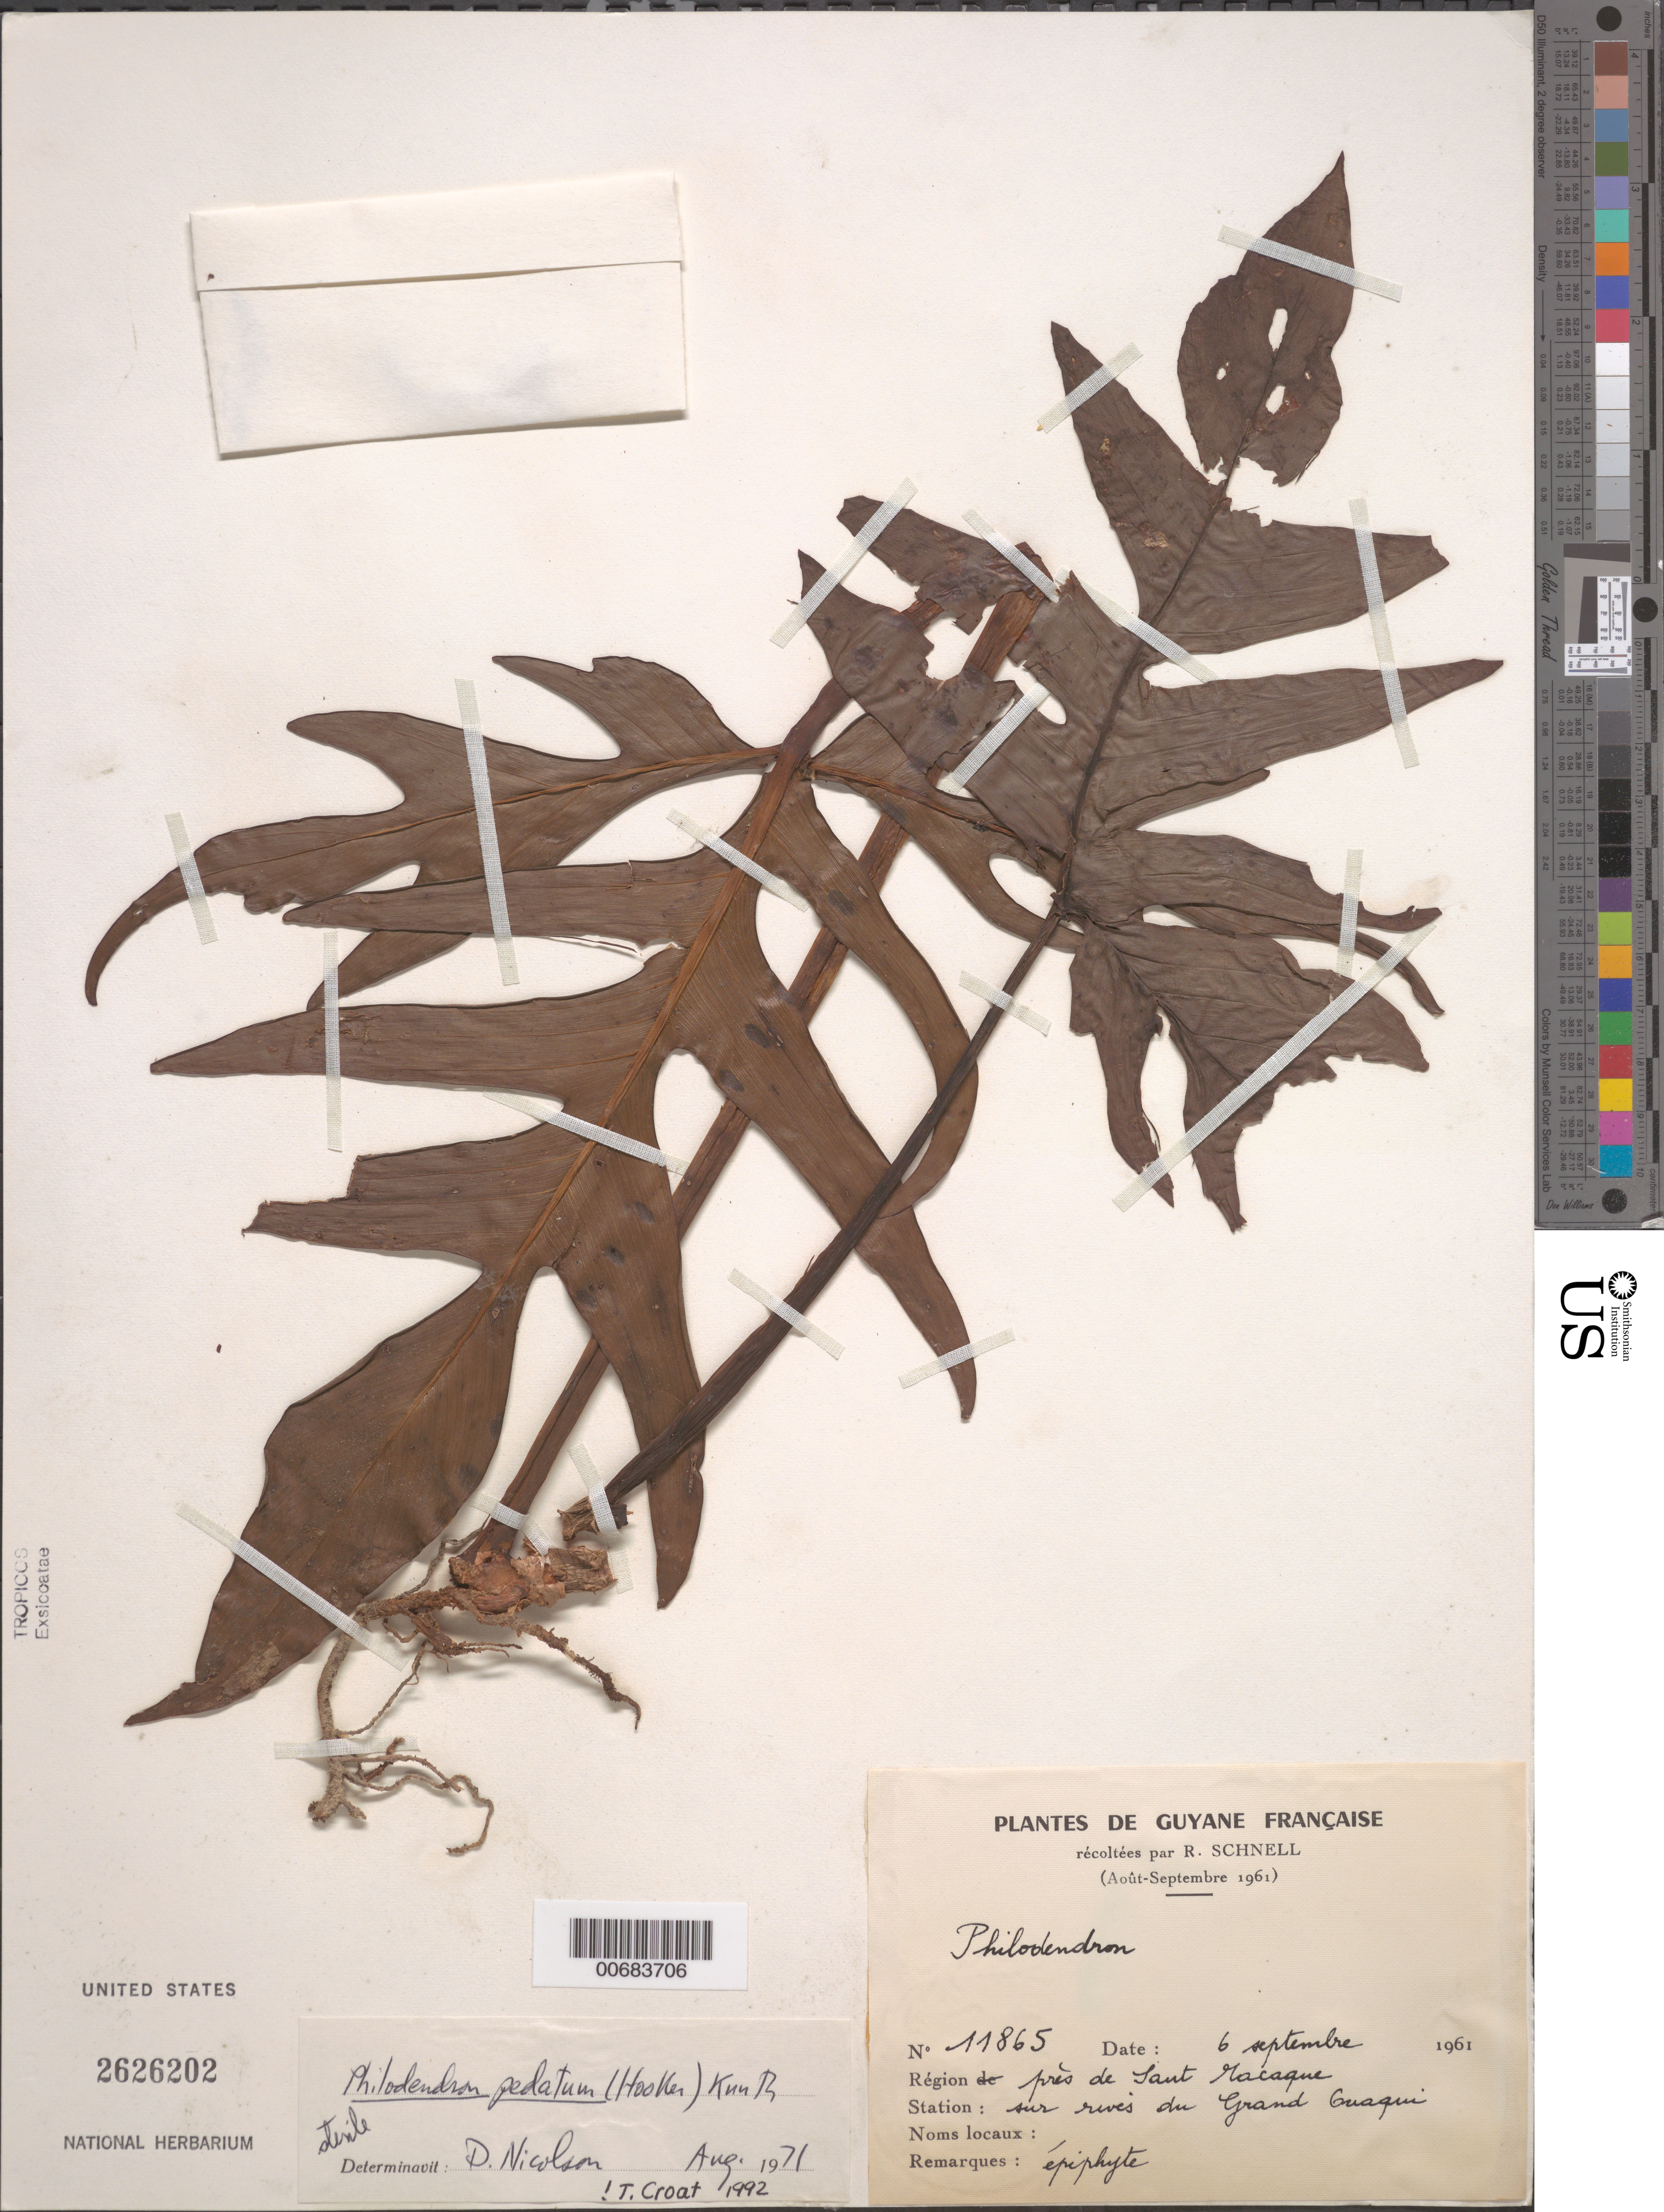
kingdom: Plantae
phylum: Tracheophyta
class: Liliopsida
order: Alismatales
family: Araceae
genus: Philodendron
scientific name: Philodendron pedatum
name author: (Hook.) Kunth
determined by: Nicolson, Dan H.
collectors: R. A. Schnell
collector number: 11865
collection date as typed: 6-Sep-61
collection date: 1961-09-06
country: French Guiana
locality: Saut Macaque, rives du Grand Ouaqui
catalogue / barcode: US 2626202